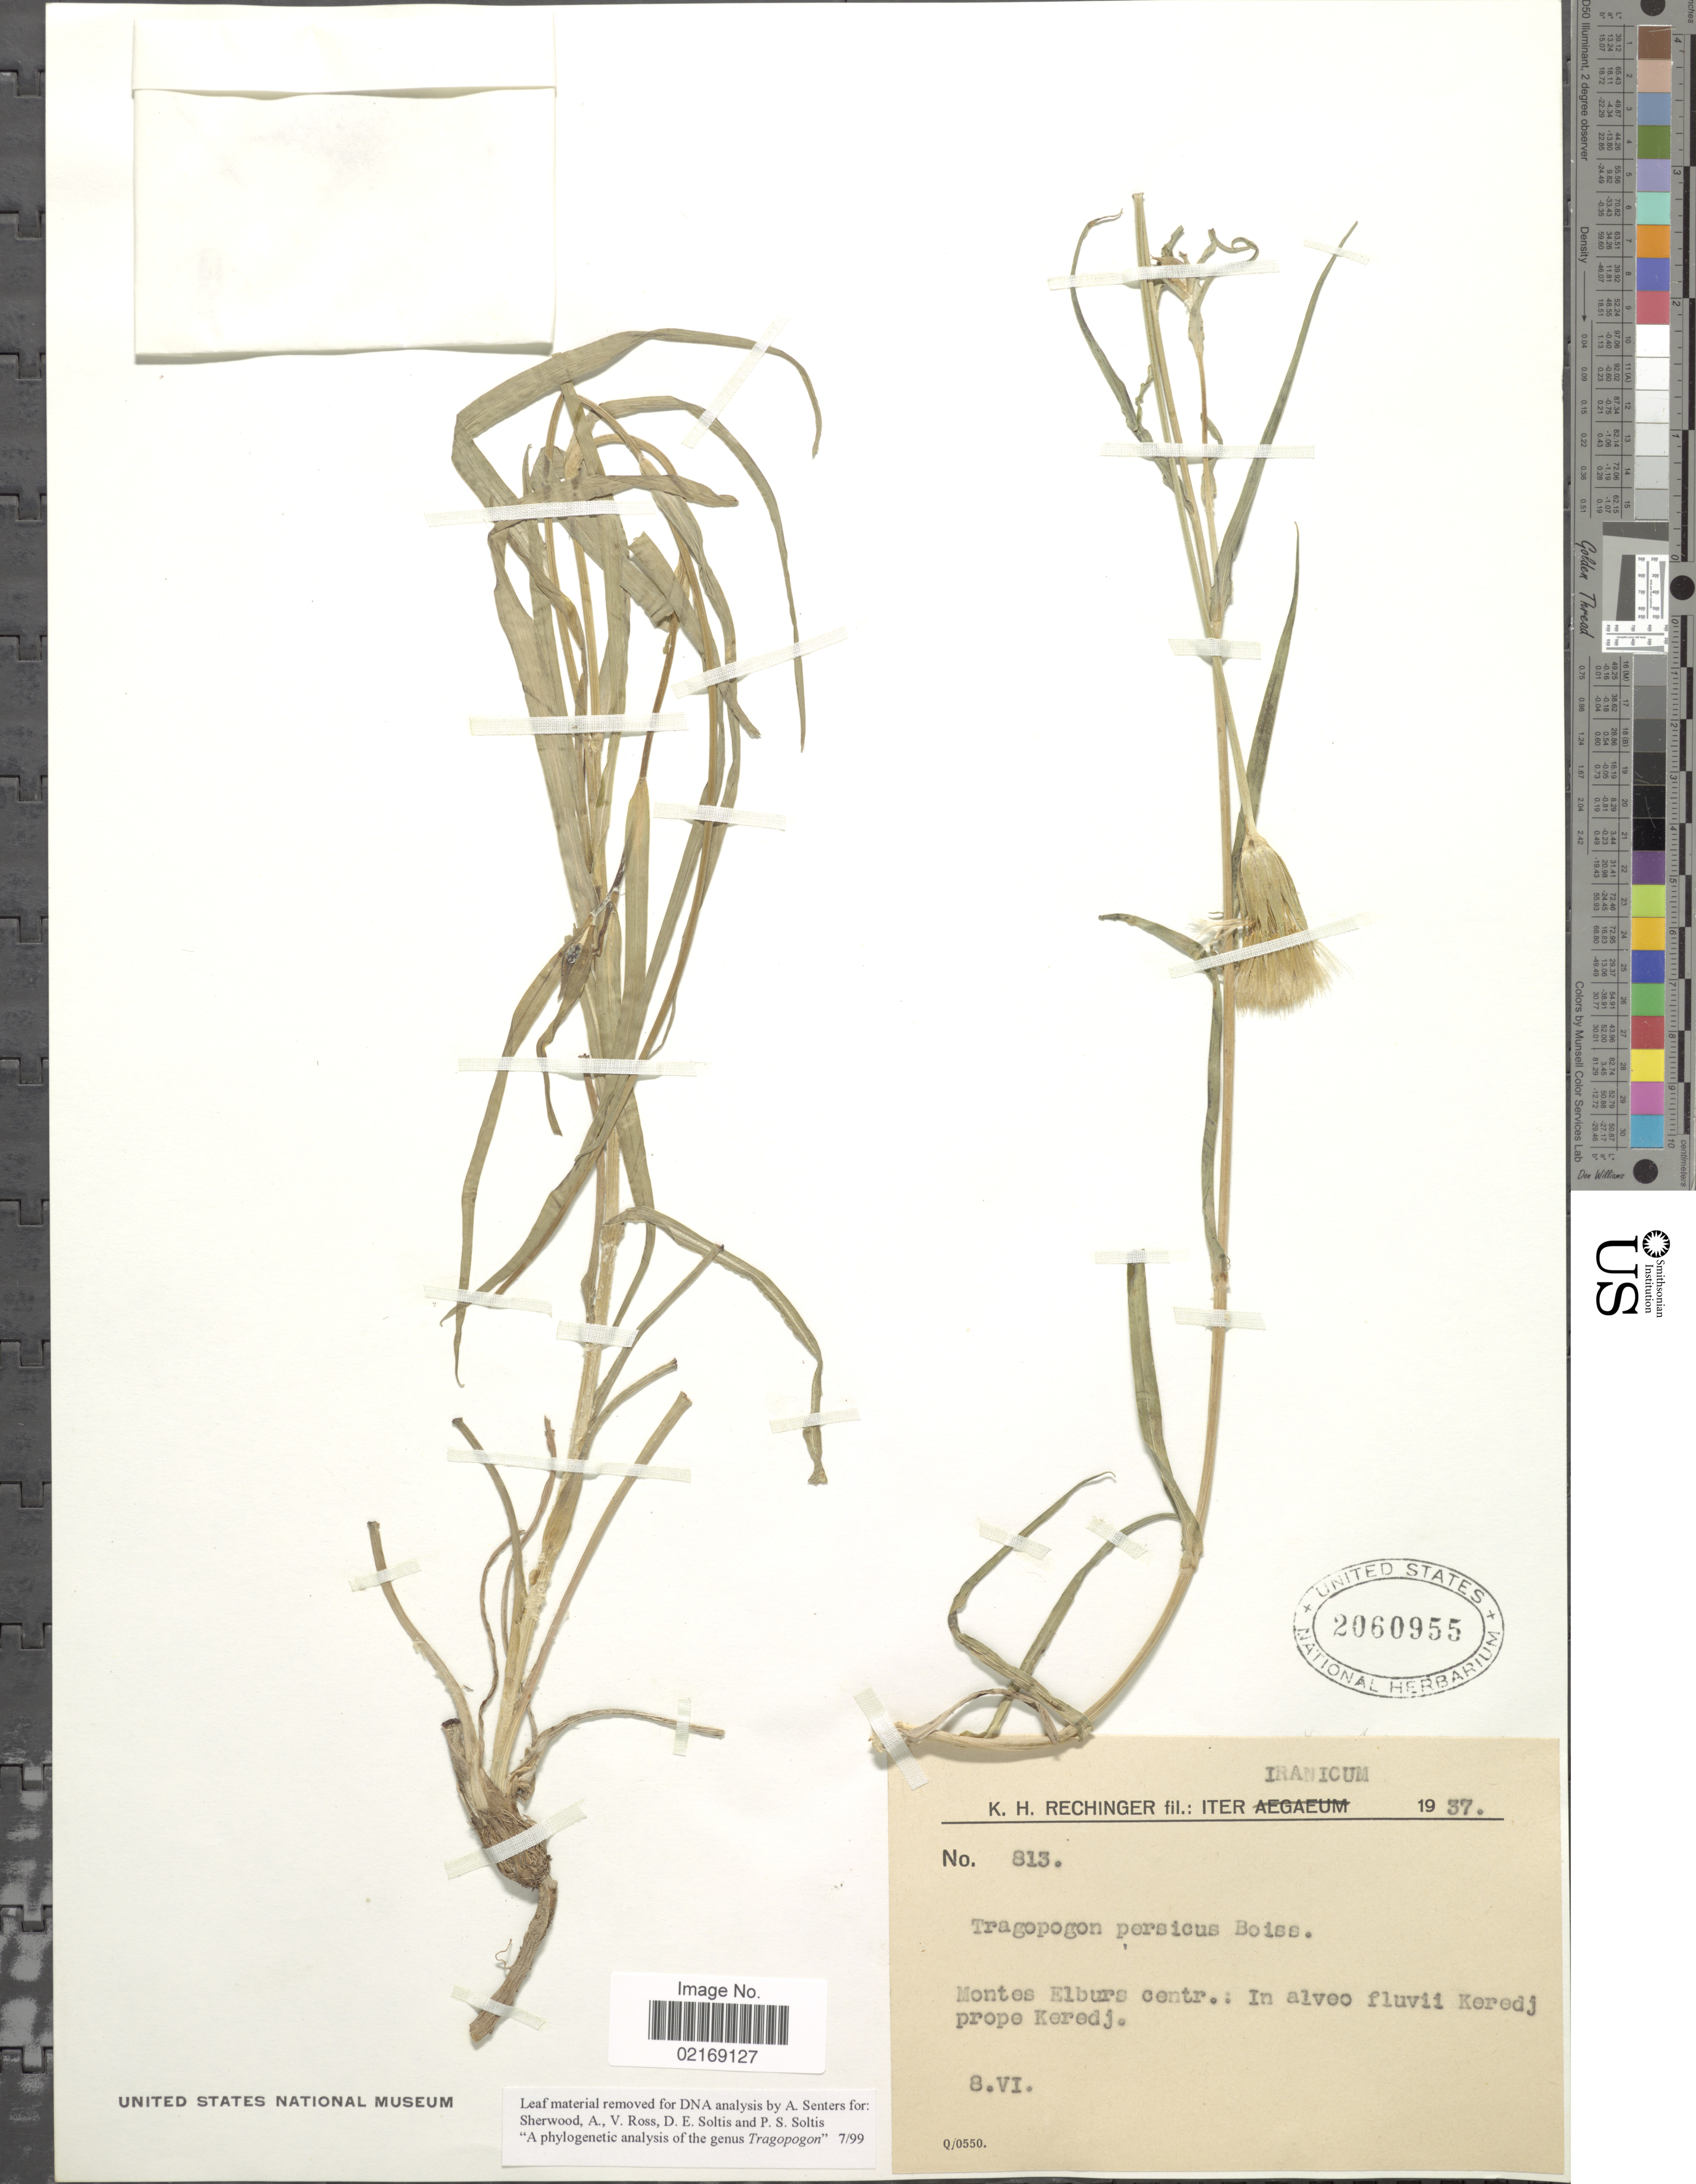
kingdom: Plantae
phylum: Tracheophyta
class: Magnoliopsida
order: Asterales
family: Asteraceae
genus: Tragopogon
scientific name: Tragopogon buphthalmoides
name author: (DC.) Boiss.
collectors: K. H. Rechinger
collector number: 913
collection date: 1937-06-08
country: Iran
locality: Montes Elburs centr.: In alveo fluvii Keredj prope Keredj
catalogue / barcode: US 2060955